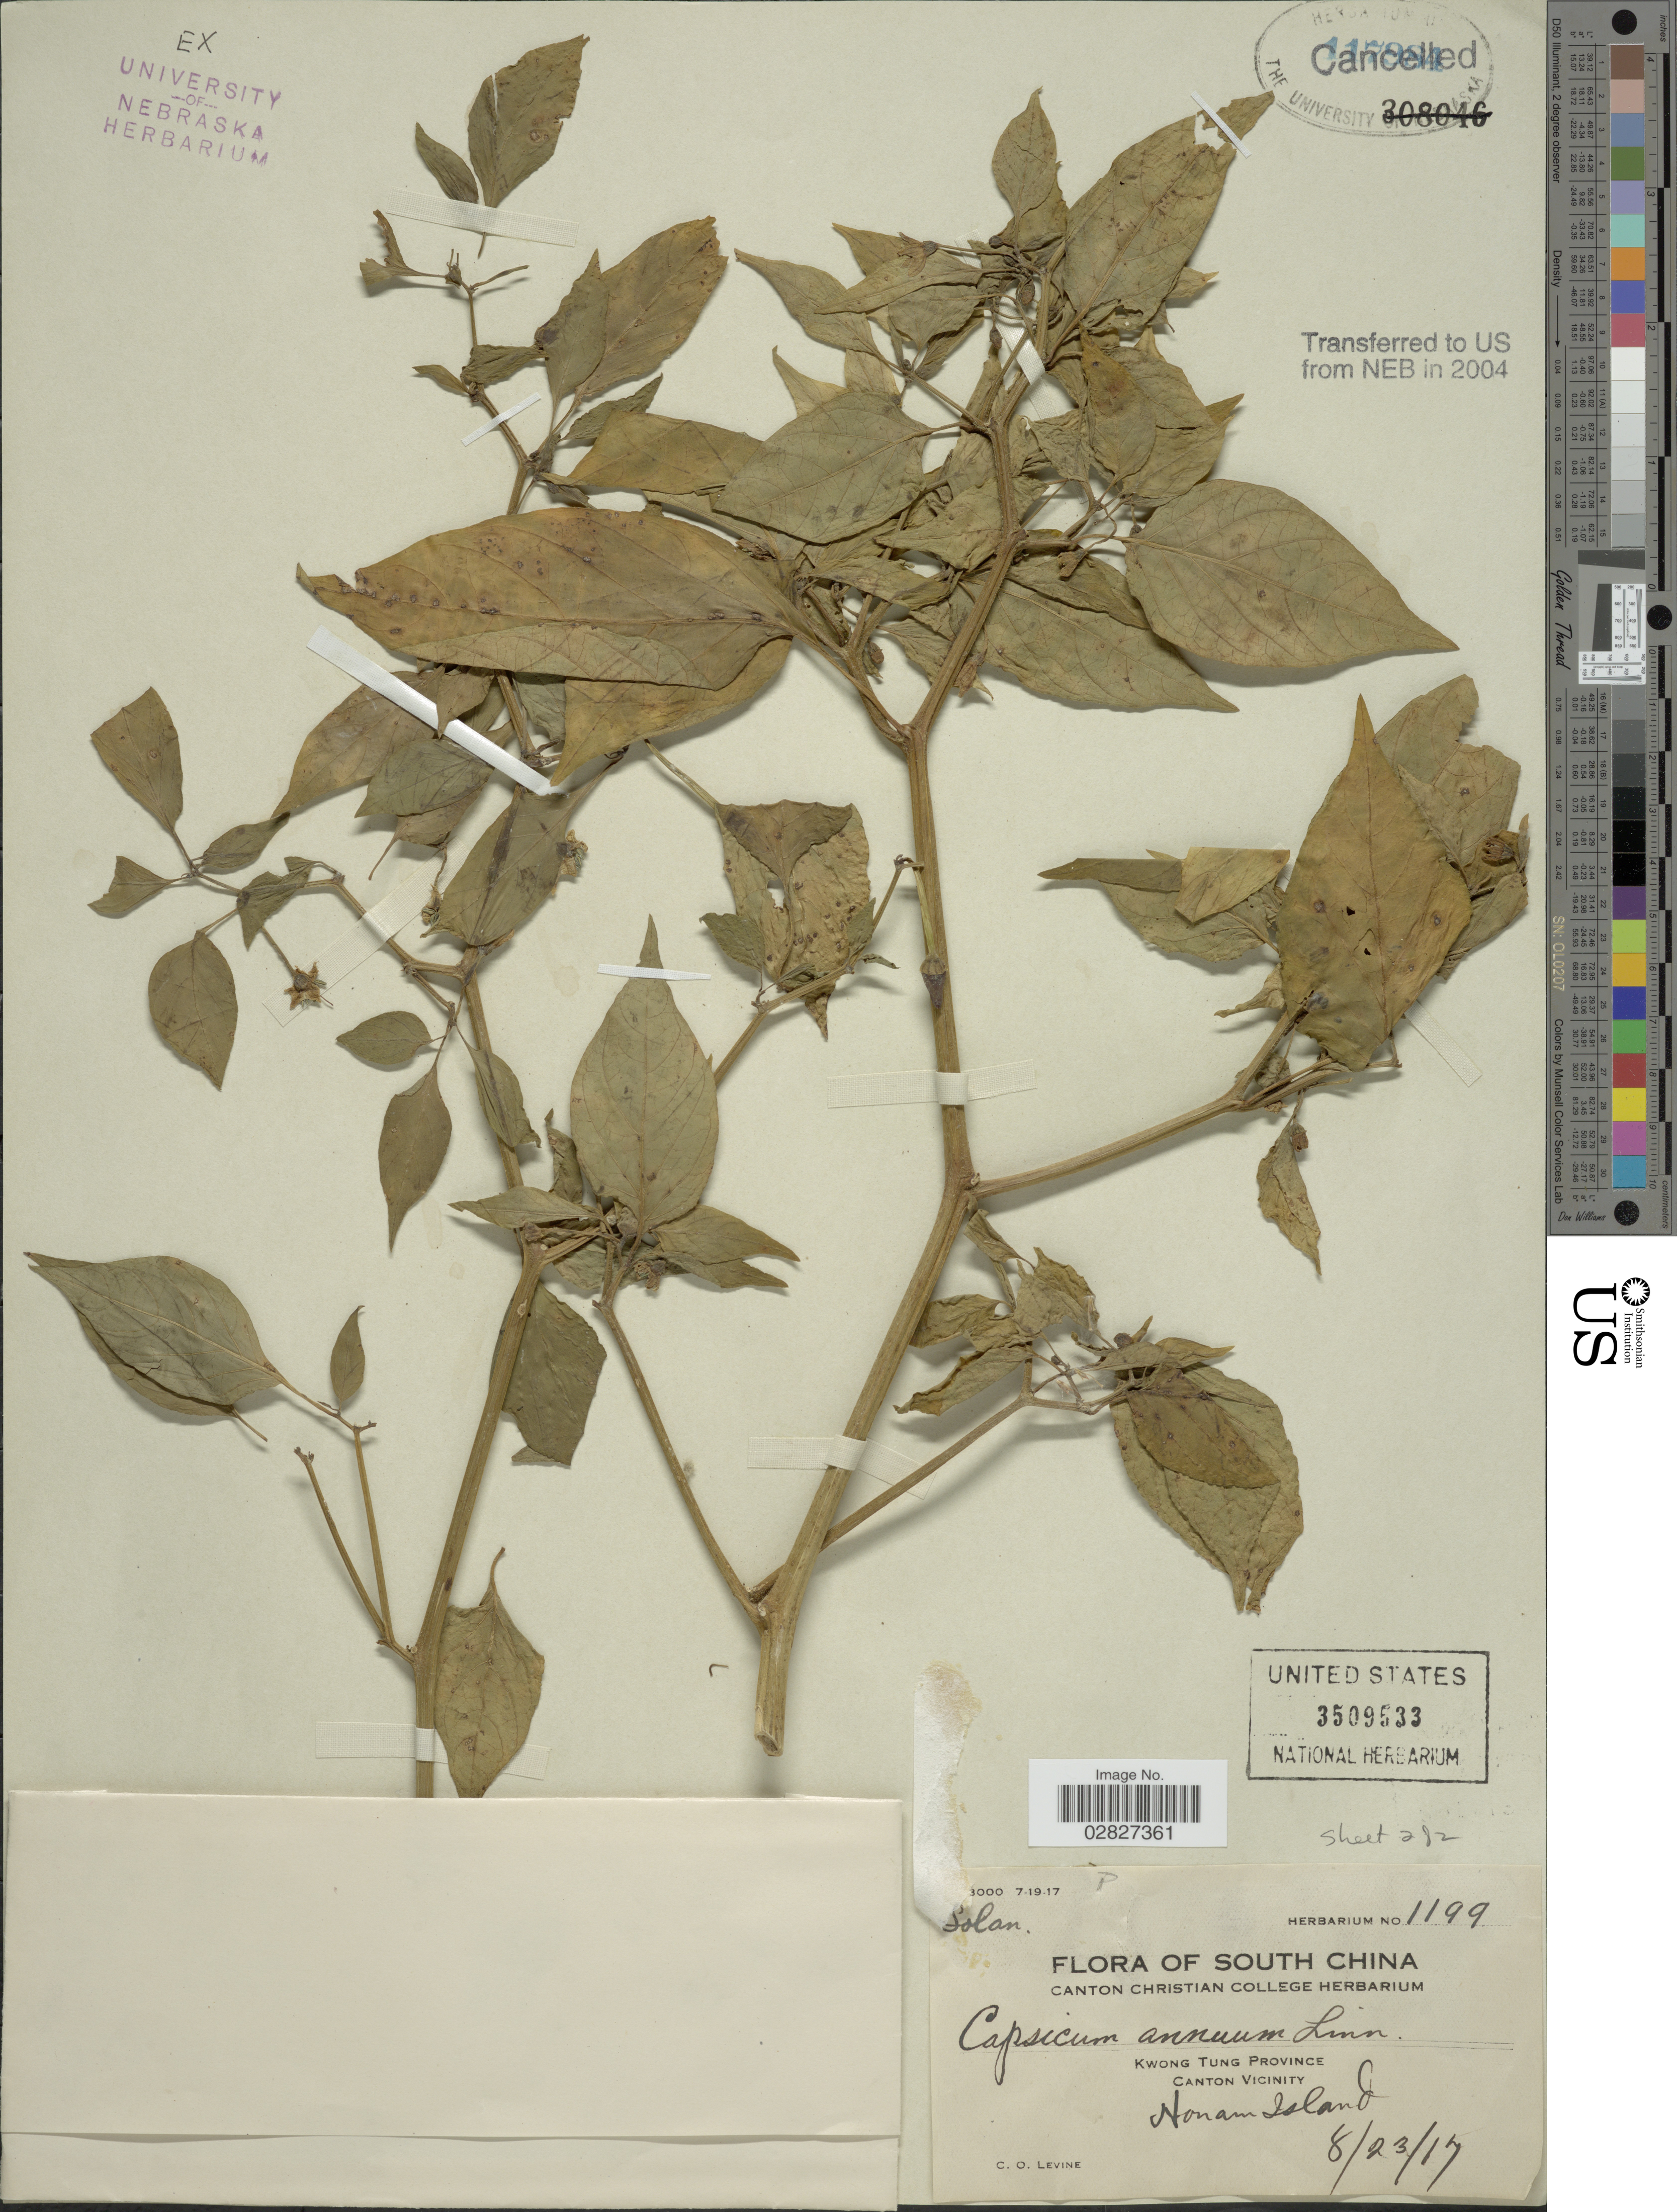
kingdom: Plantae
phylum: Tracheophyta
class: Magnoliopsida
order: Solanales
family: Solanaceae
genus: Capsicum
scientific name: Capsicum annuum 'Habanero'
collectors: C. O. Levine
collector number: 1199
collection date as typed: Transcribed d/m/y: 23/8/17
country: China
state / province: Guangdong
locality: South China. Kwong Tung Province. Canton Vicinity. Nonam Island.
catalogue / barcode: US 3509533